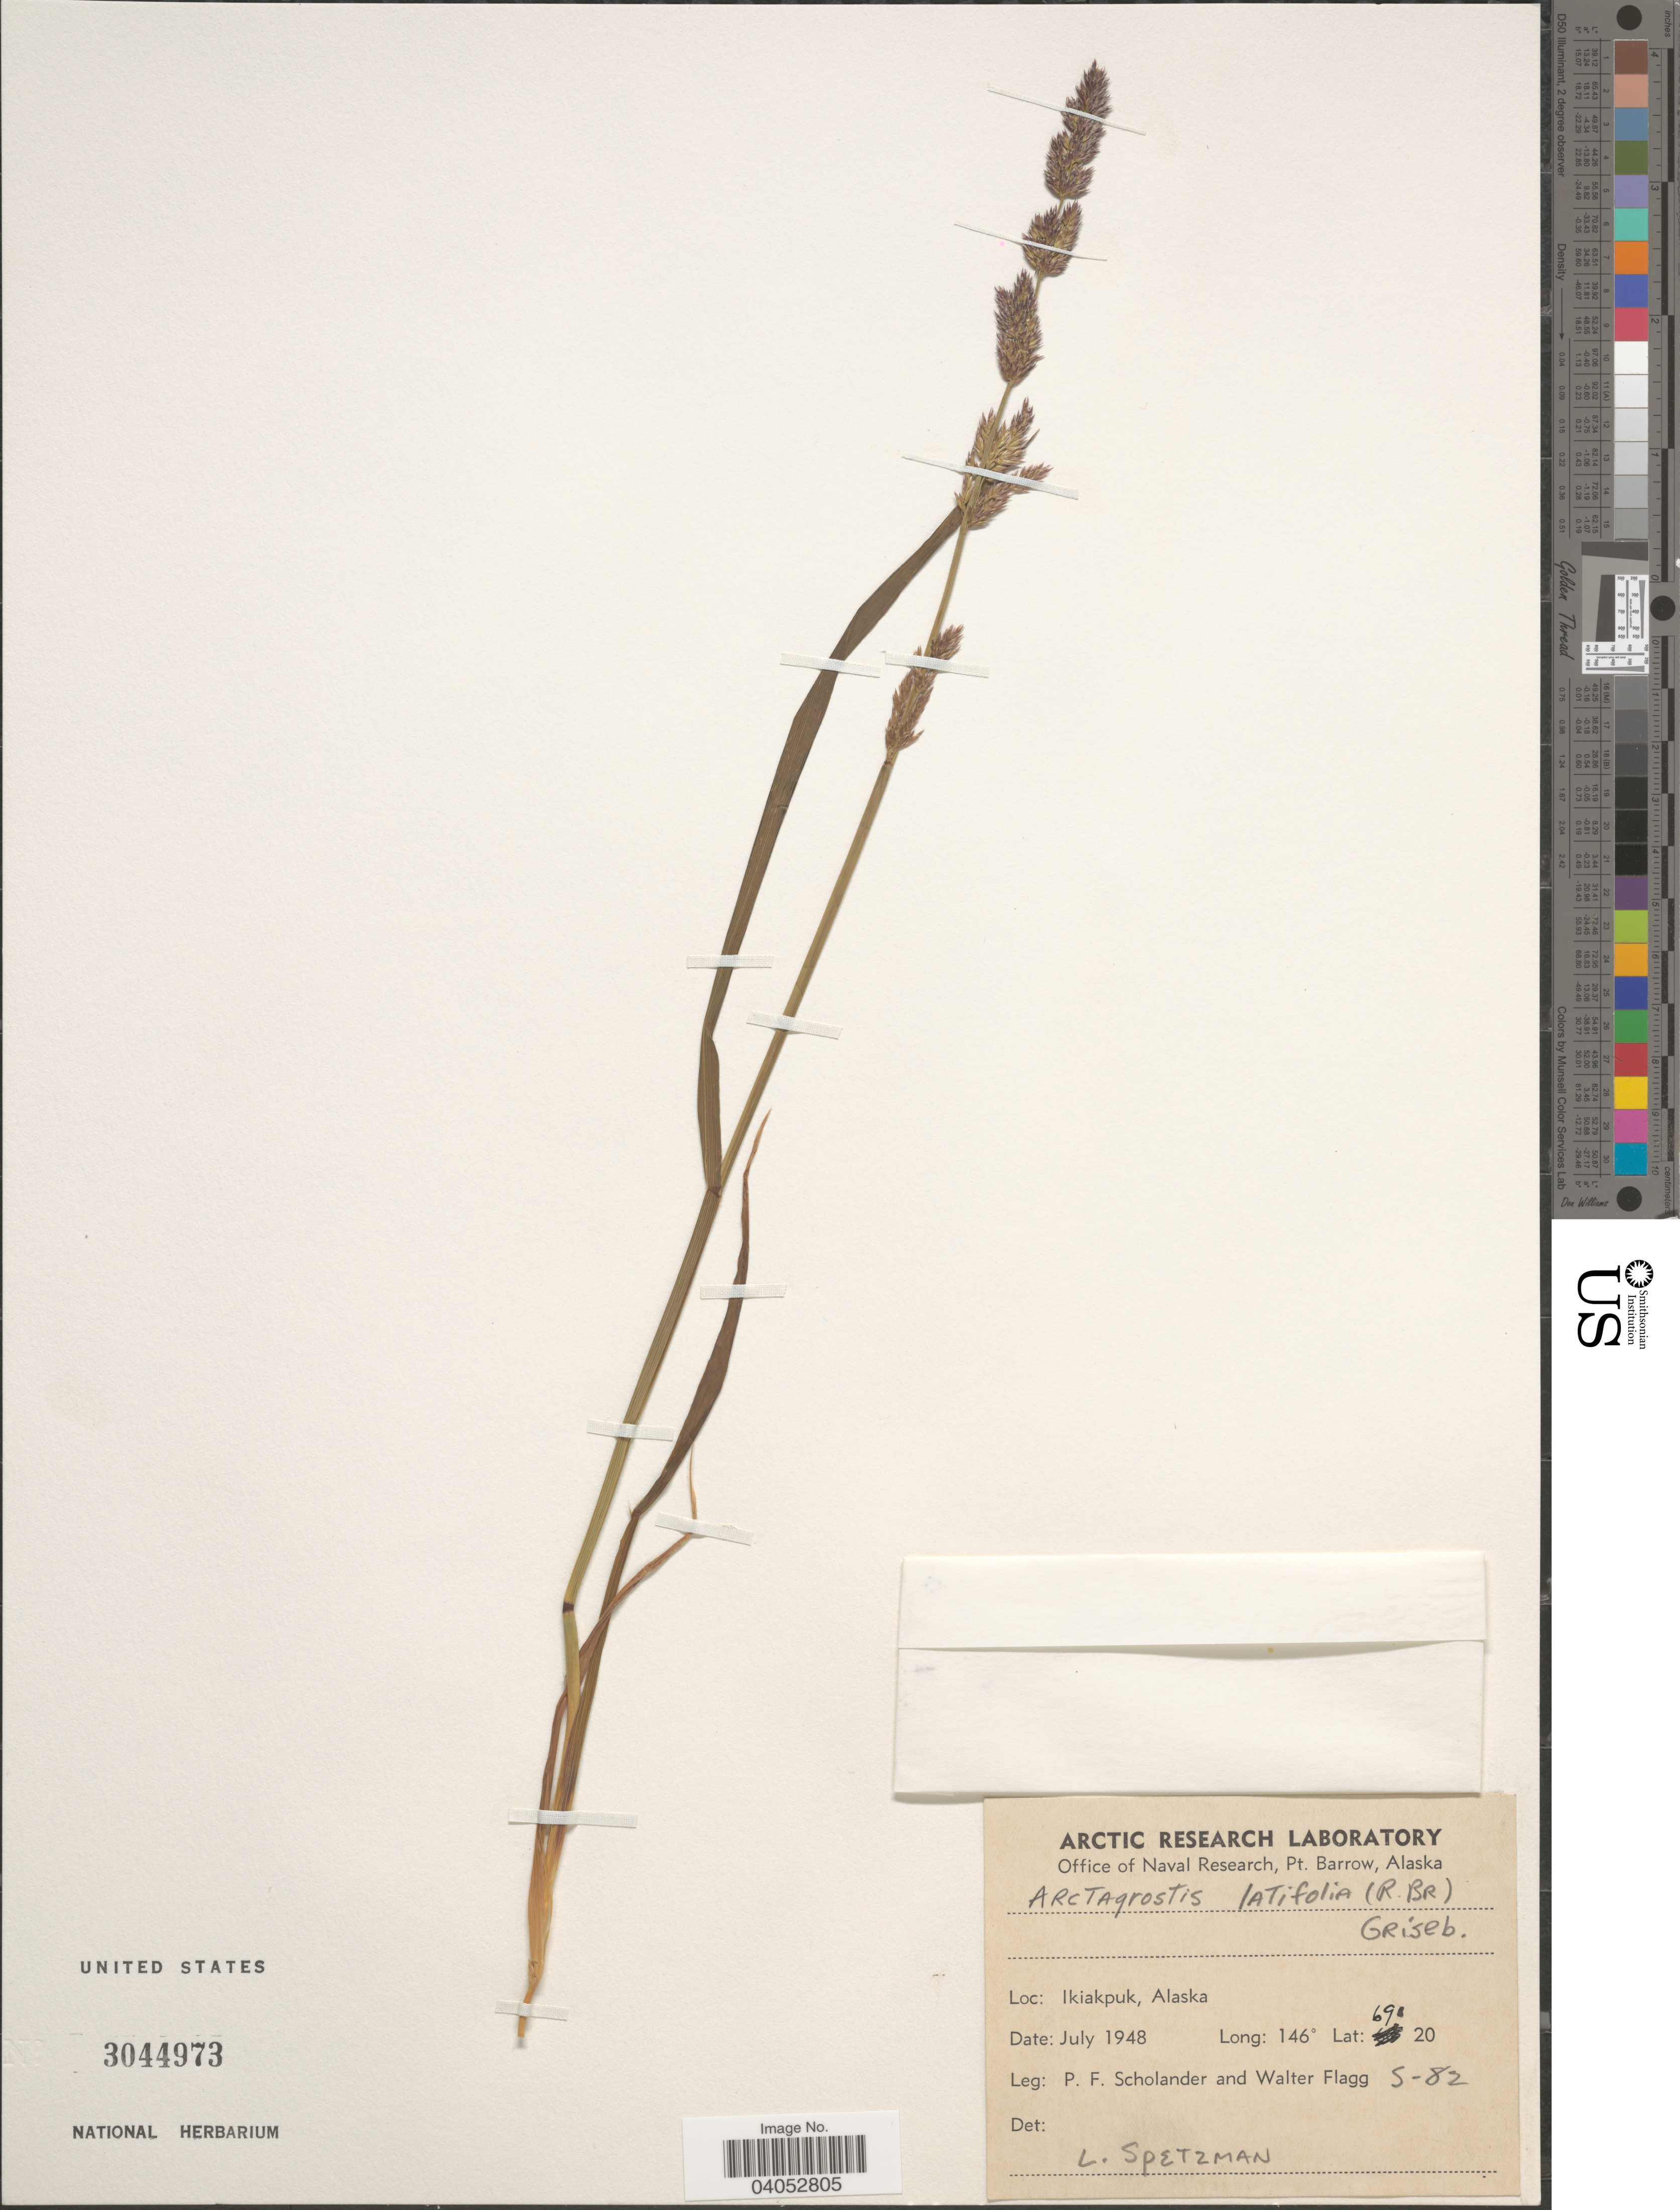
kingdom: Plantae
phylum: Tracheophyta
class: Liliopsida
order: Poales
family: Poaceae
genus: Arctagrostis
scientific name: Arctagrostis latifolia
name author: (R. Br.) Griseb.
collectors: P. Scholander & W. Flagg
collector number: S-82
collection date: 1948-07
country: United States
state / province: Alaska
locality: Ikiakpuk.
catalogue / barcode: US 3044973